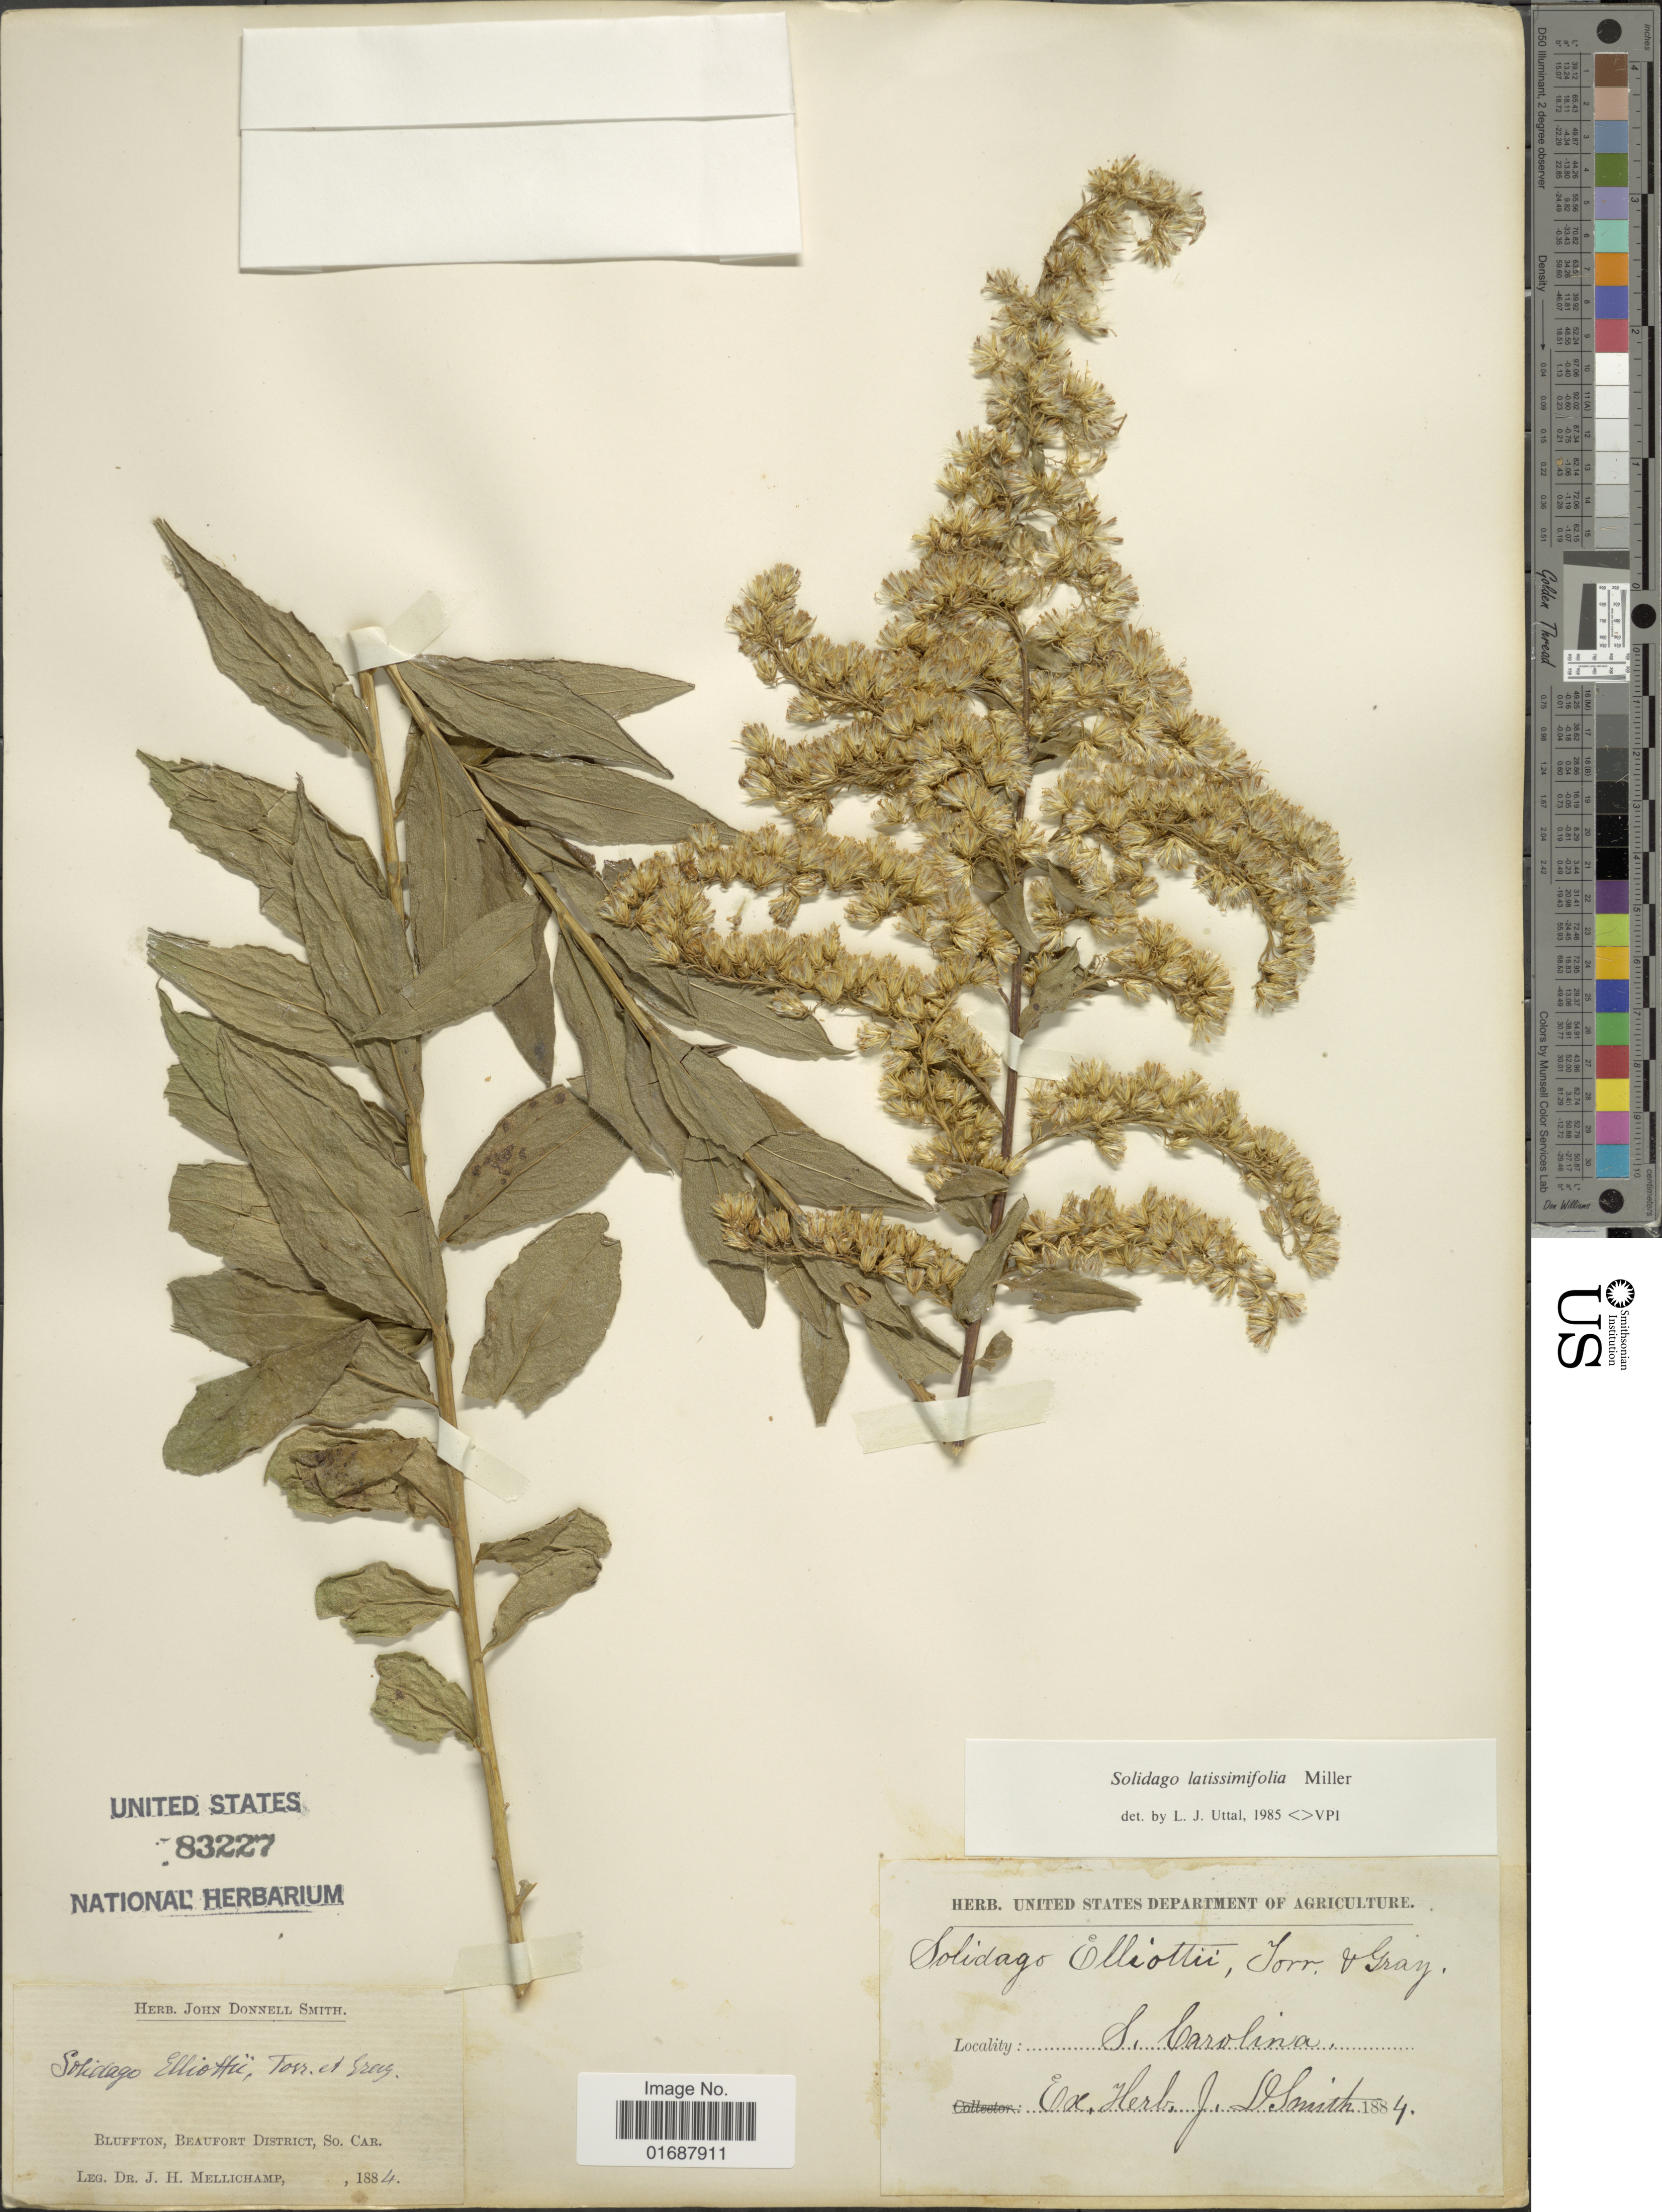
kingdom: Plantae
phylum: Tracheophyta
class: Magnoliopsida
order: Asterales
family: Asteraceae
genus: Solidago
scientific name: Solidago latissimifolia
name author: Mill.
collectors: J. H. Mellichamp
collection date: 1884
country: United States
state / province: South Carolina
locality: Bluffton, Beaufort District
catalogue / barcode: US 83227